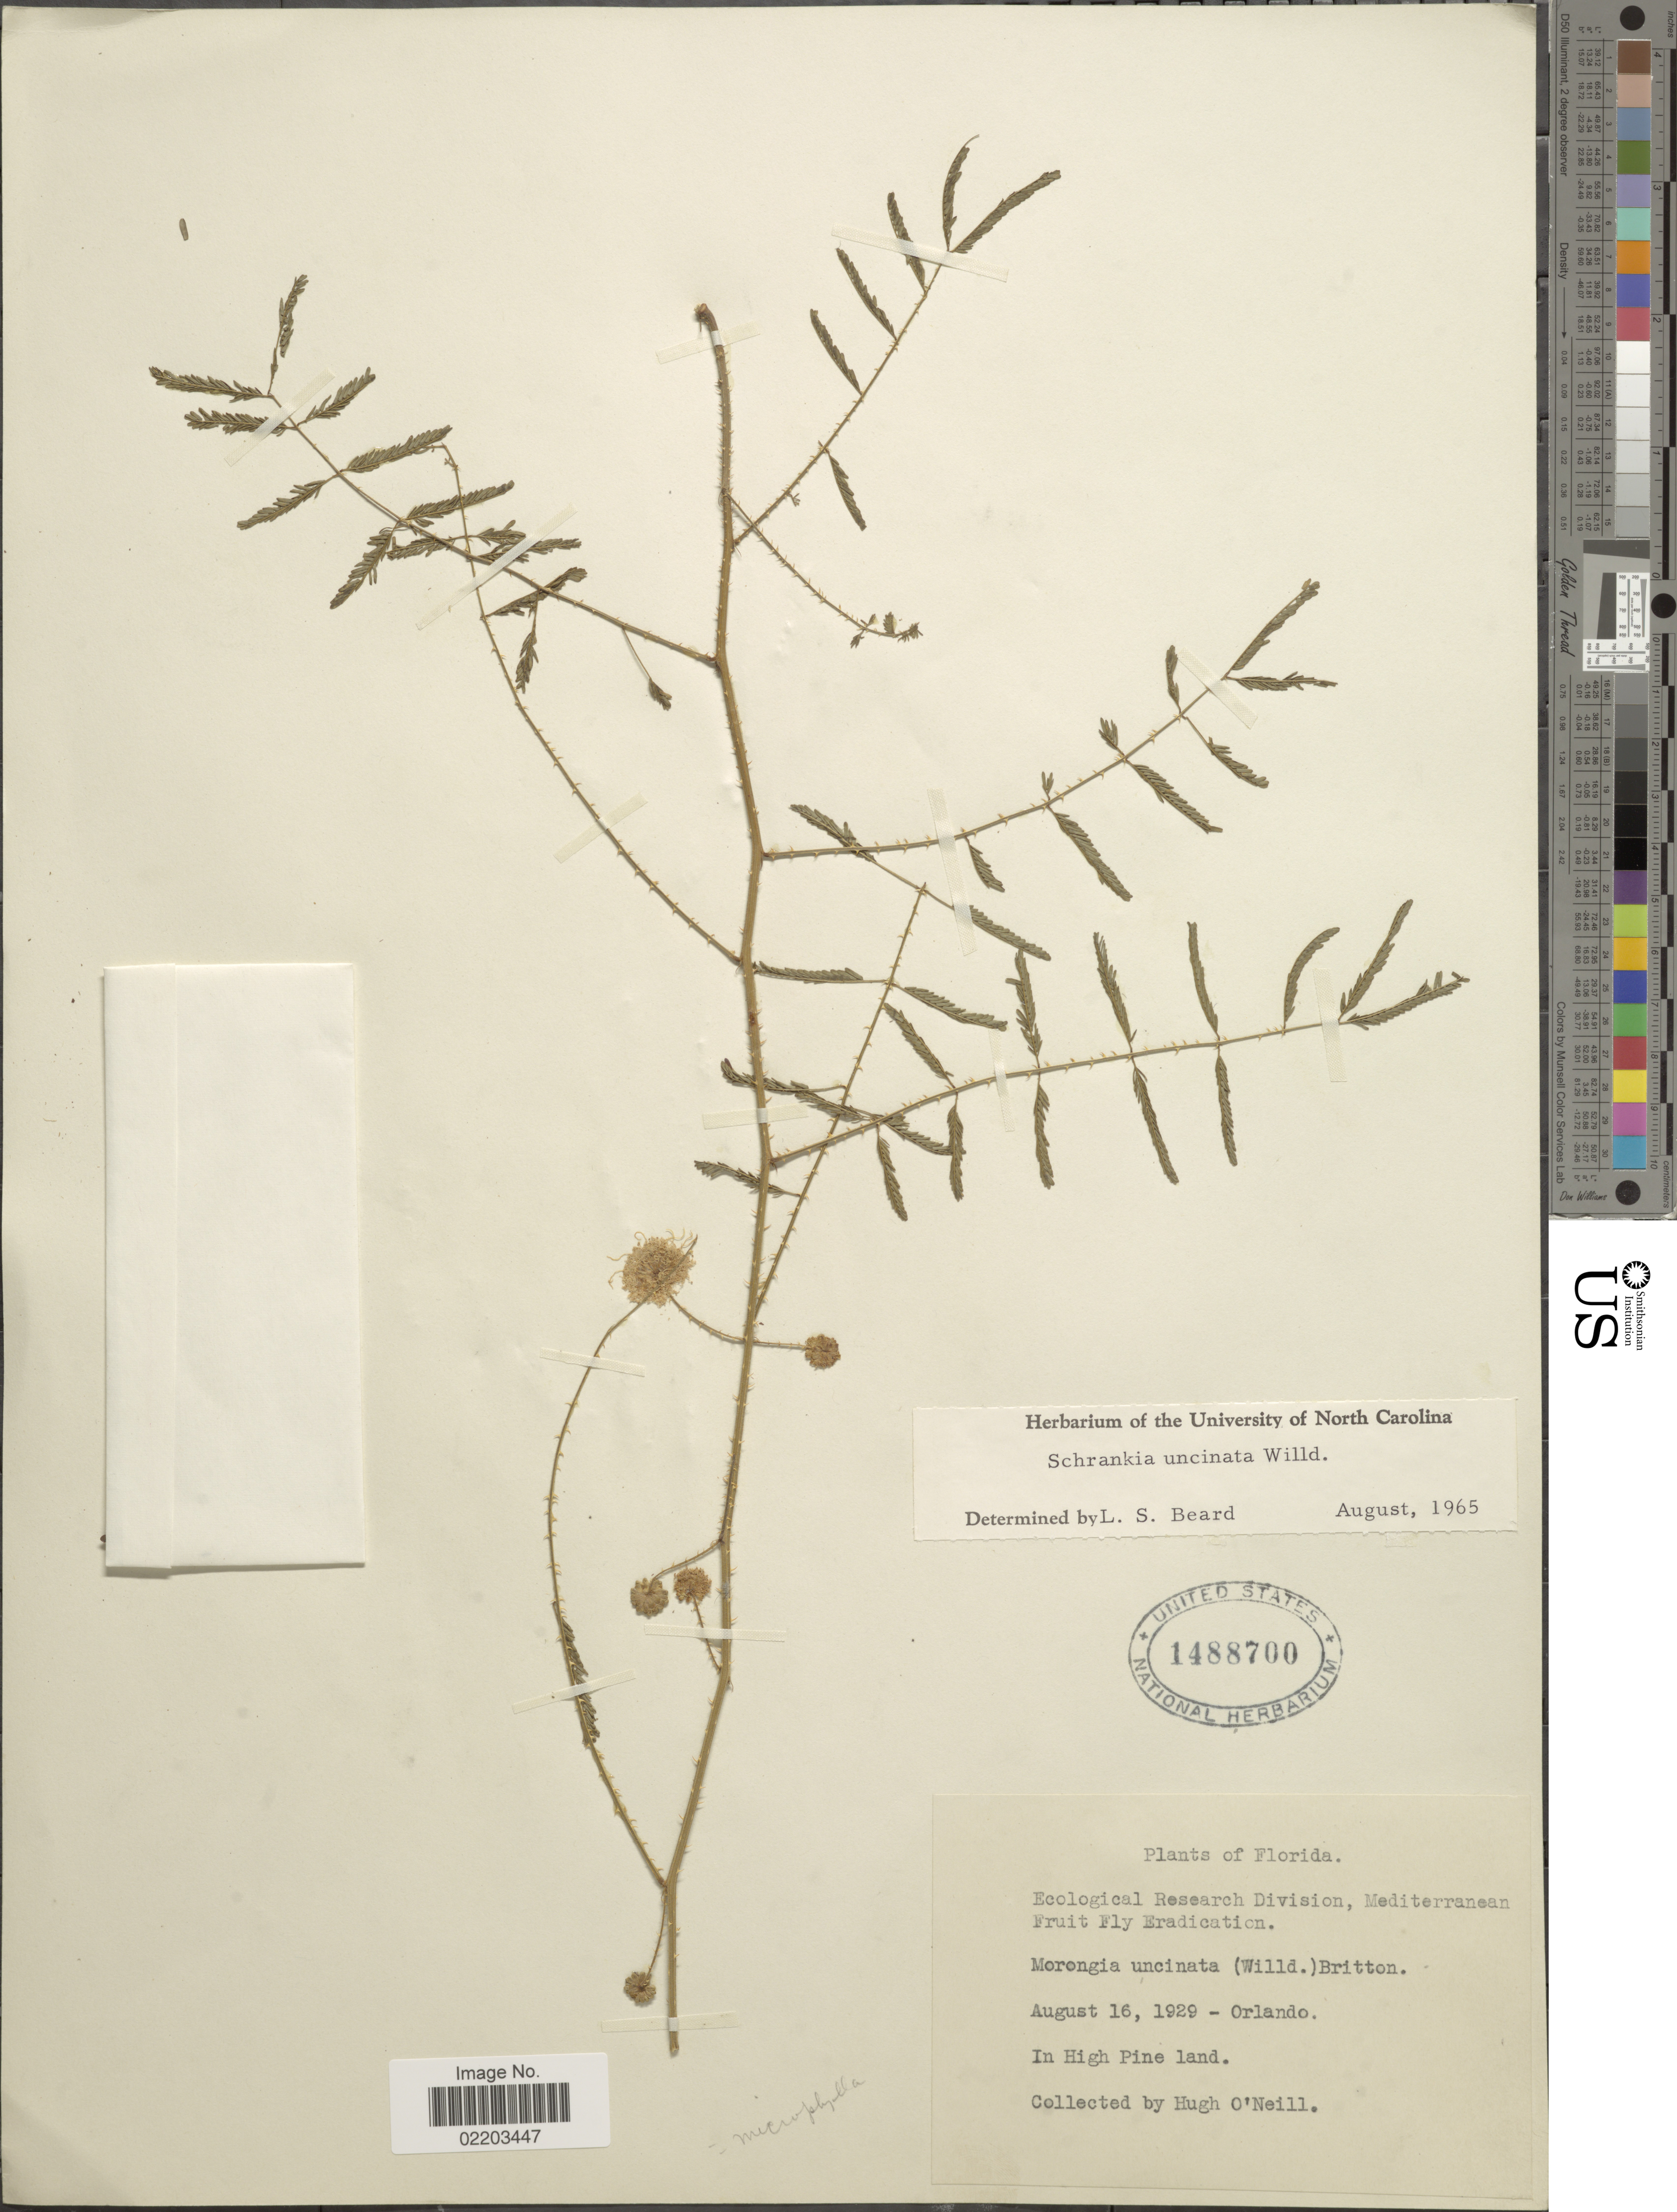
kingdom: Plantae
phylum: Tracheophyta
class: Magnoliopsida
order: Fabales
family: Fabaceae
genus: Mimosa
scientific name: Mimosa microphylla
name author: Dryand.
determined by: Strong, M. T., (US), Smithsonian Institution - National Museum of Natural History (UNITED STATES)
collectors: H. O'Neill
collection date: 1929-08-16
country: United States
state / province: Florida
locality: Orlando, In High Pine Land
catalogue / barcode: US 1488700